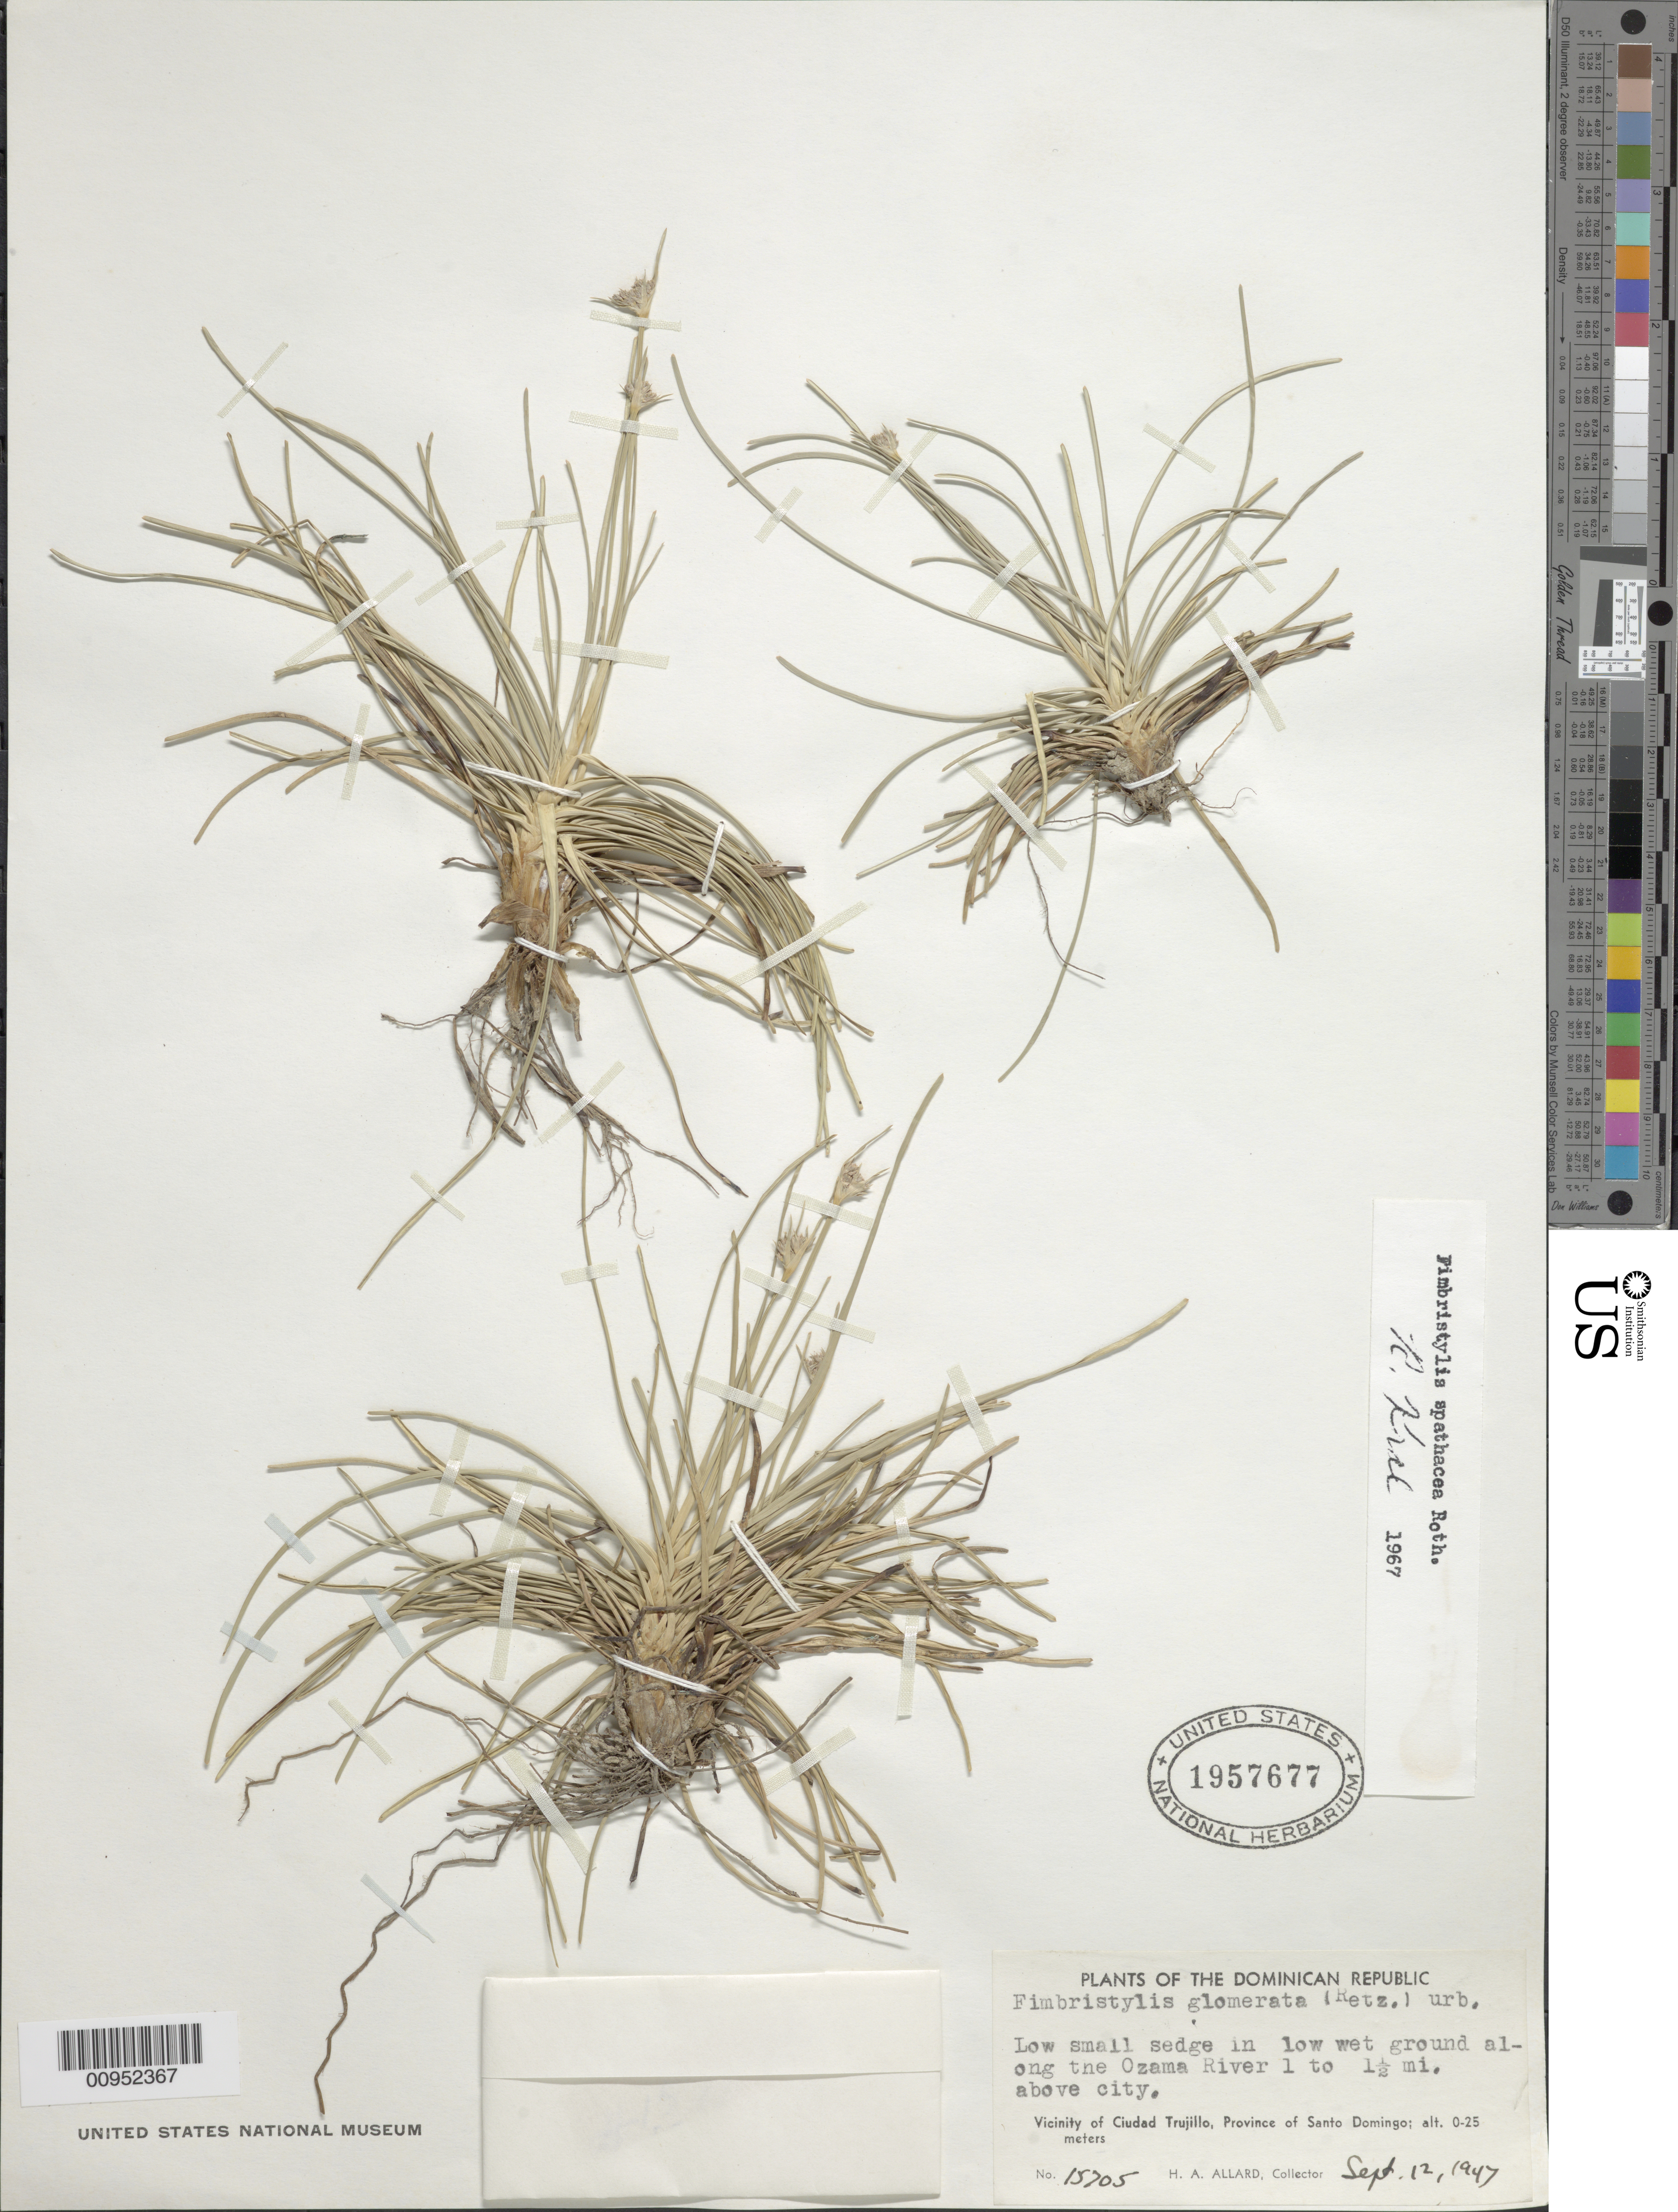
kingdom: Plantae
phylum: Tracheophyta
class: Liliopsida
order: Poales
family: Cyperaceae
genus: Fimbristylis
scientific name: Fimbristylis cymosa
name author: R. Br.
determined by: Kral, Robert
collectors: H. A. Allard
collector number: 15705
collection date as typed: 12 Sep 1947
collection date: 1947-09-12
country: Dominican Republic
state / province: Santo Domingo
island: Hispaniola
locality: Vicinity of Ciudad Trujillo, along the Ozama River 1 to 1 1/2 miles above city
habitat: In low wet ground along river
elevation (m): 0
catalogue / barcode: US 1957677